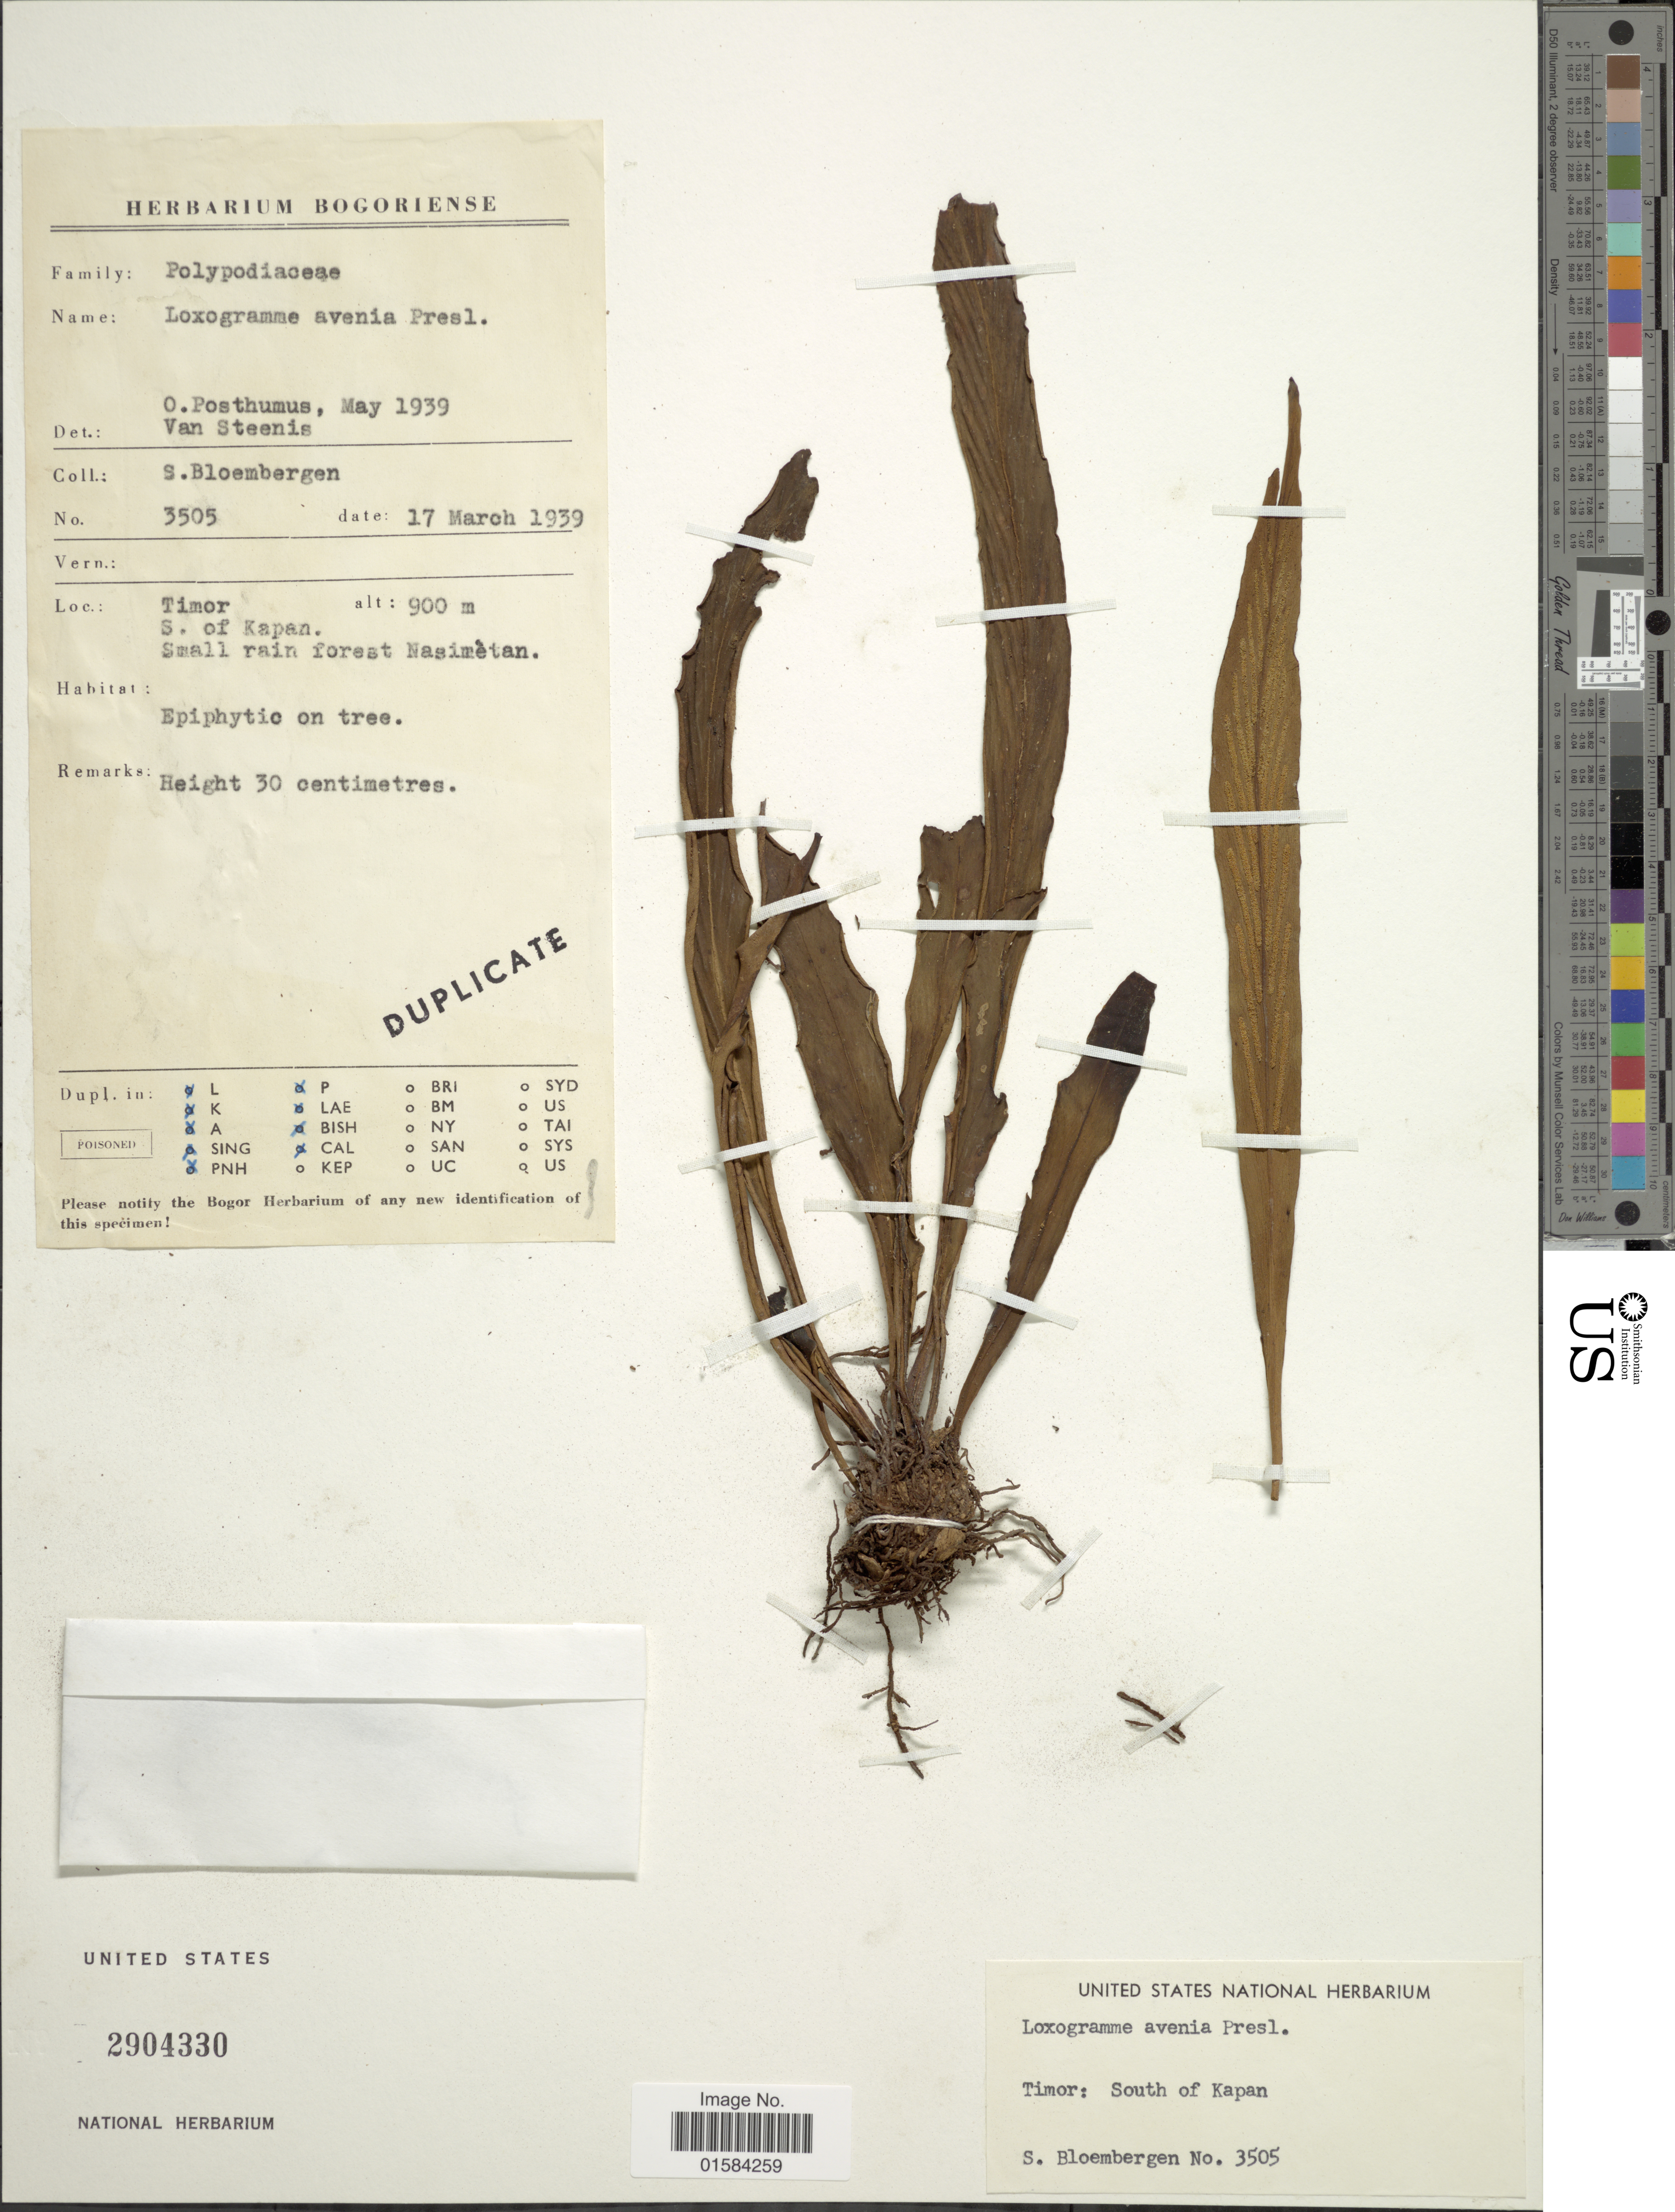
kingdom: Plantae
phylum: Tracheophyta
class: Polypodiopsida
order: Polypodiales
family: Polypodiaceae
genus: Loxogramme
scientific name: Loxogramme avenia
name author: (Blume) C. Presl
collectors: S. Bloembergen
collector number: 3505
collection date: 1939-03-17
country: Indonesia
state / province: Nusa Tenggara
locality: Timor: South of Kapan, small rain forest Nasimetan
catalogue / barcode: US 2904330